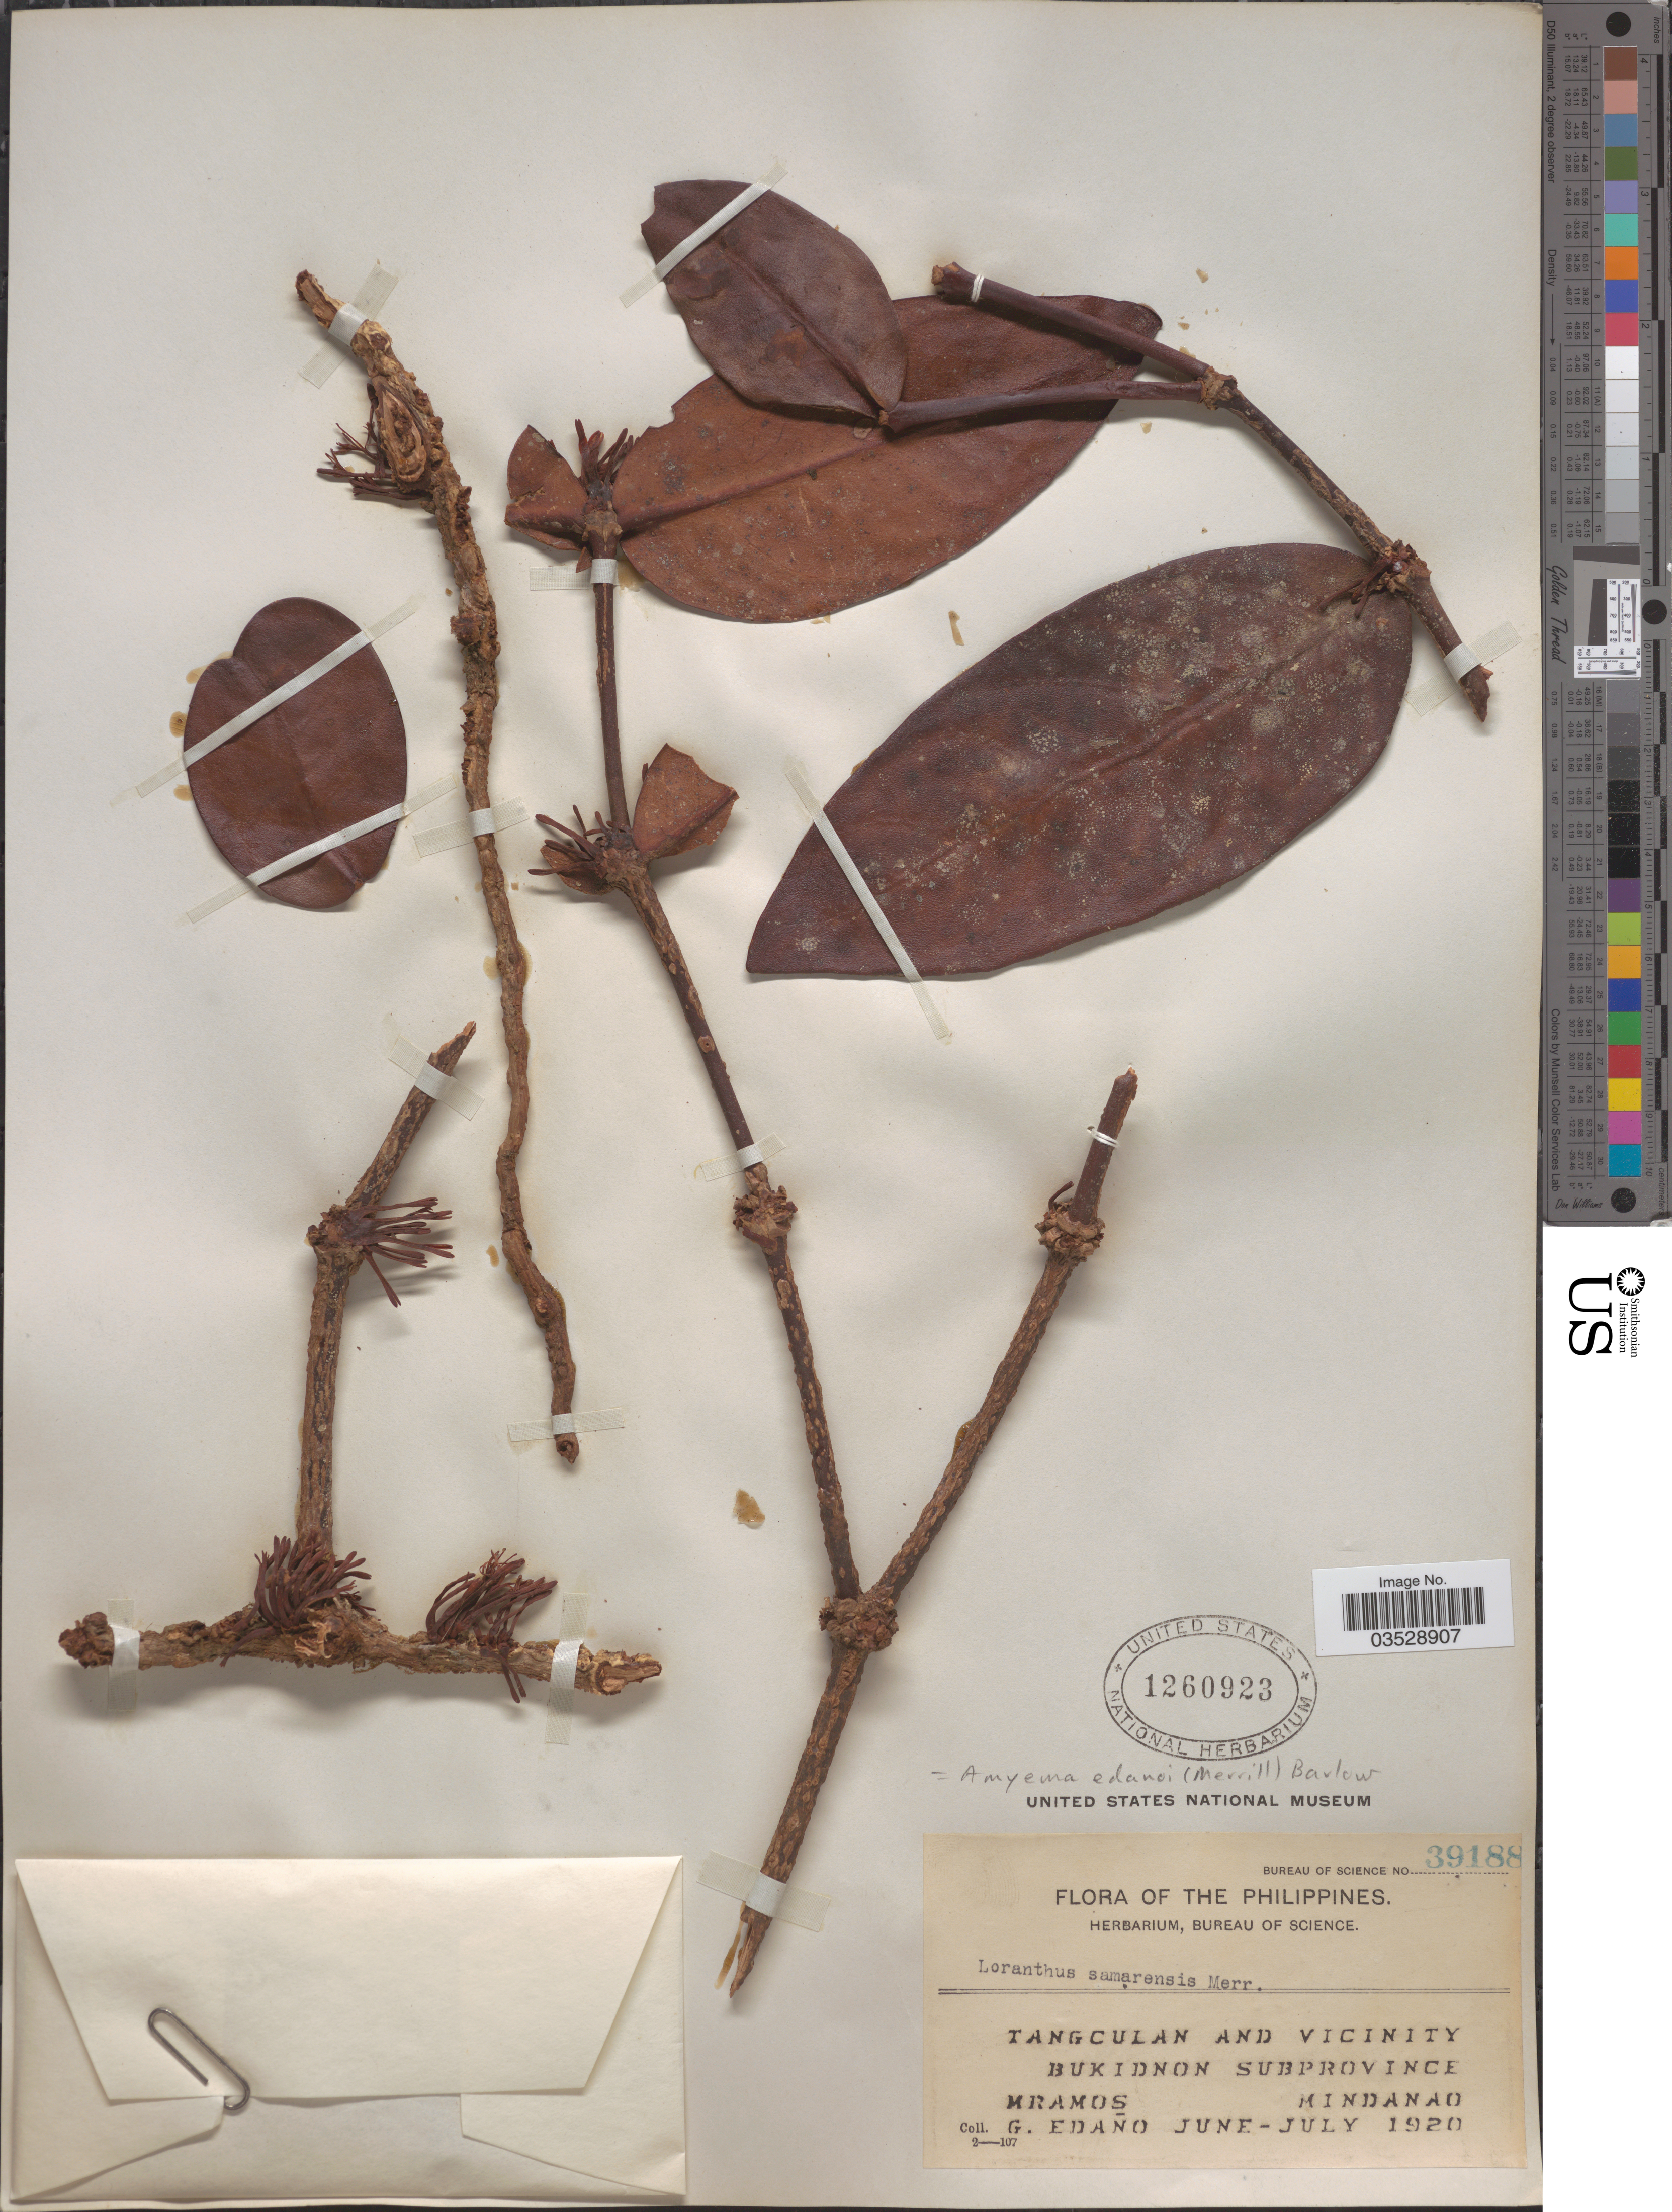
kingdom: Plantae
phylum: Tracheophyta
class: Magnoliopsida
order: Santalales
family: Loranthaceae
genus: Amyema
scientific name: Amyema edanoi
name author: (Merr.) Barlow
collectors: M. Ramos & G. Edaño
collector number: Bureau of Science 39188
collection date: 1920-06/1920-07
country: Philippines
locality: Tangculan and Vicinity. Bukidnon Subprovince, Mindanao.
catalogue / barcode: US 1260923